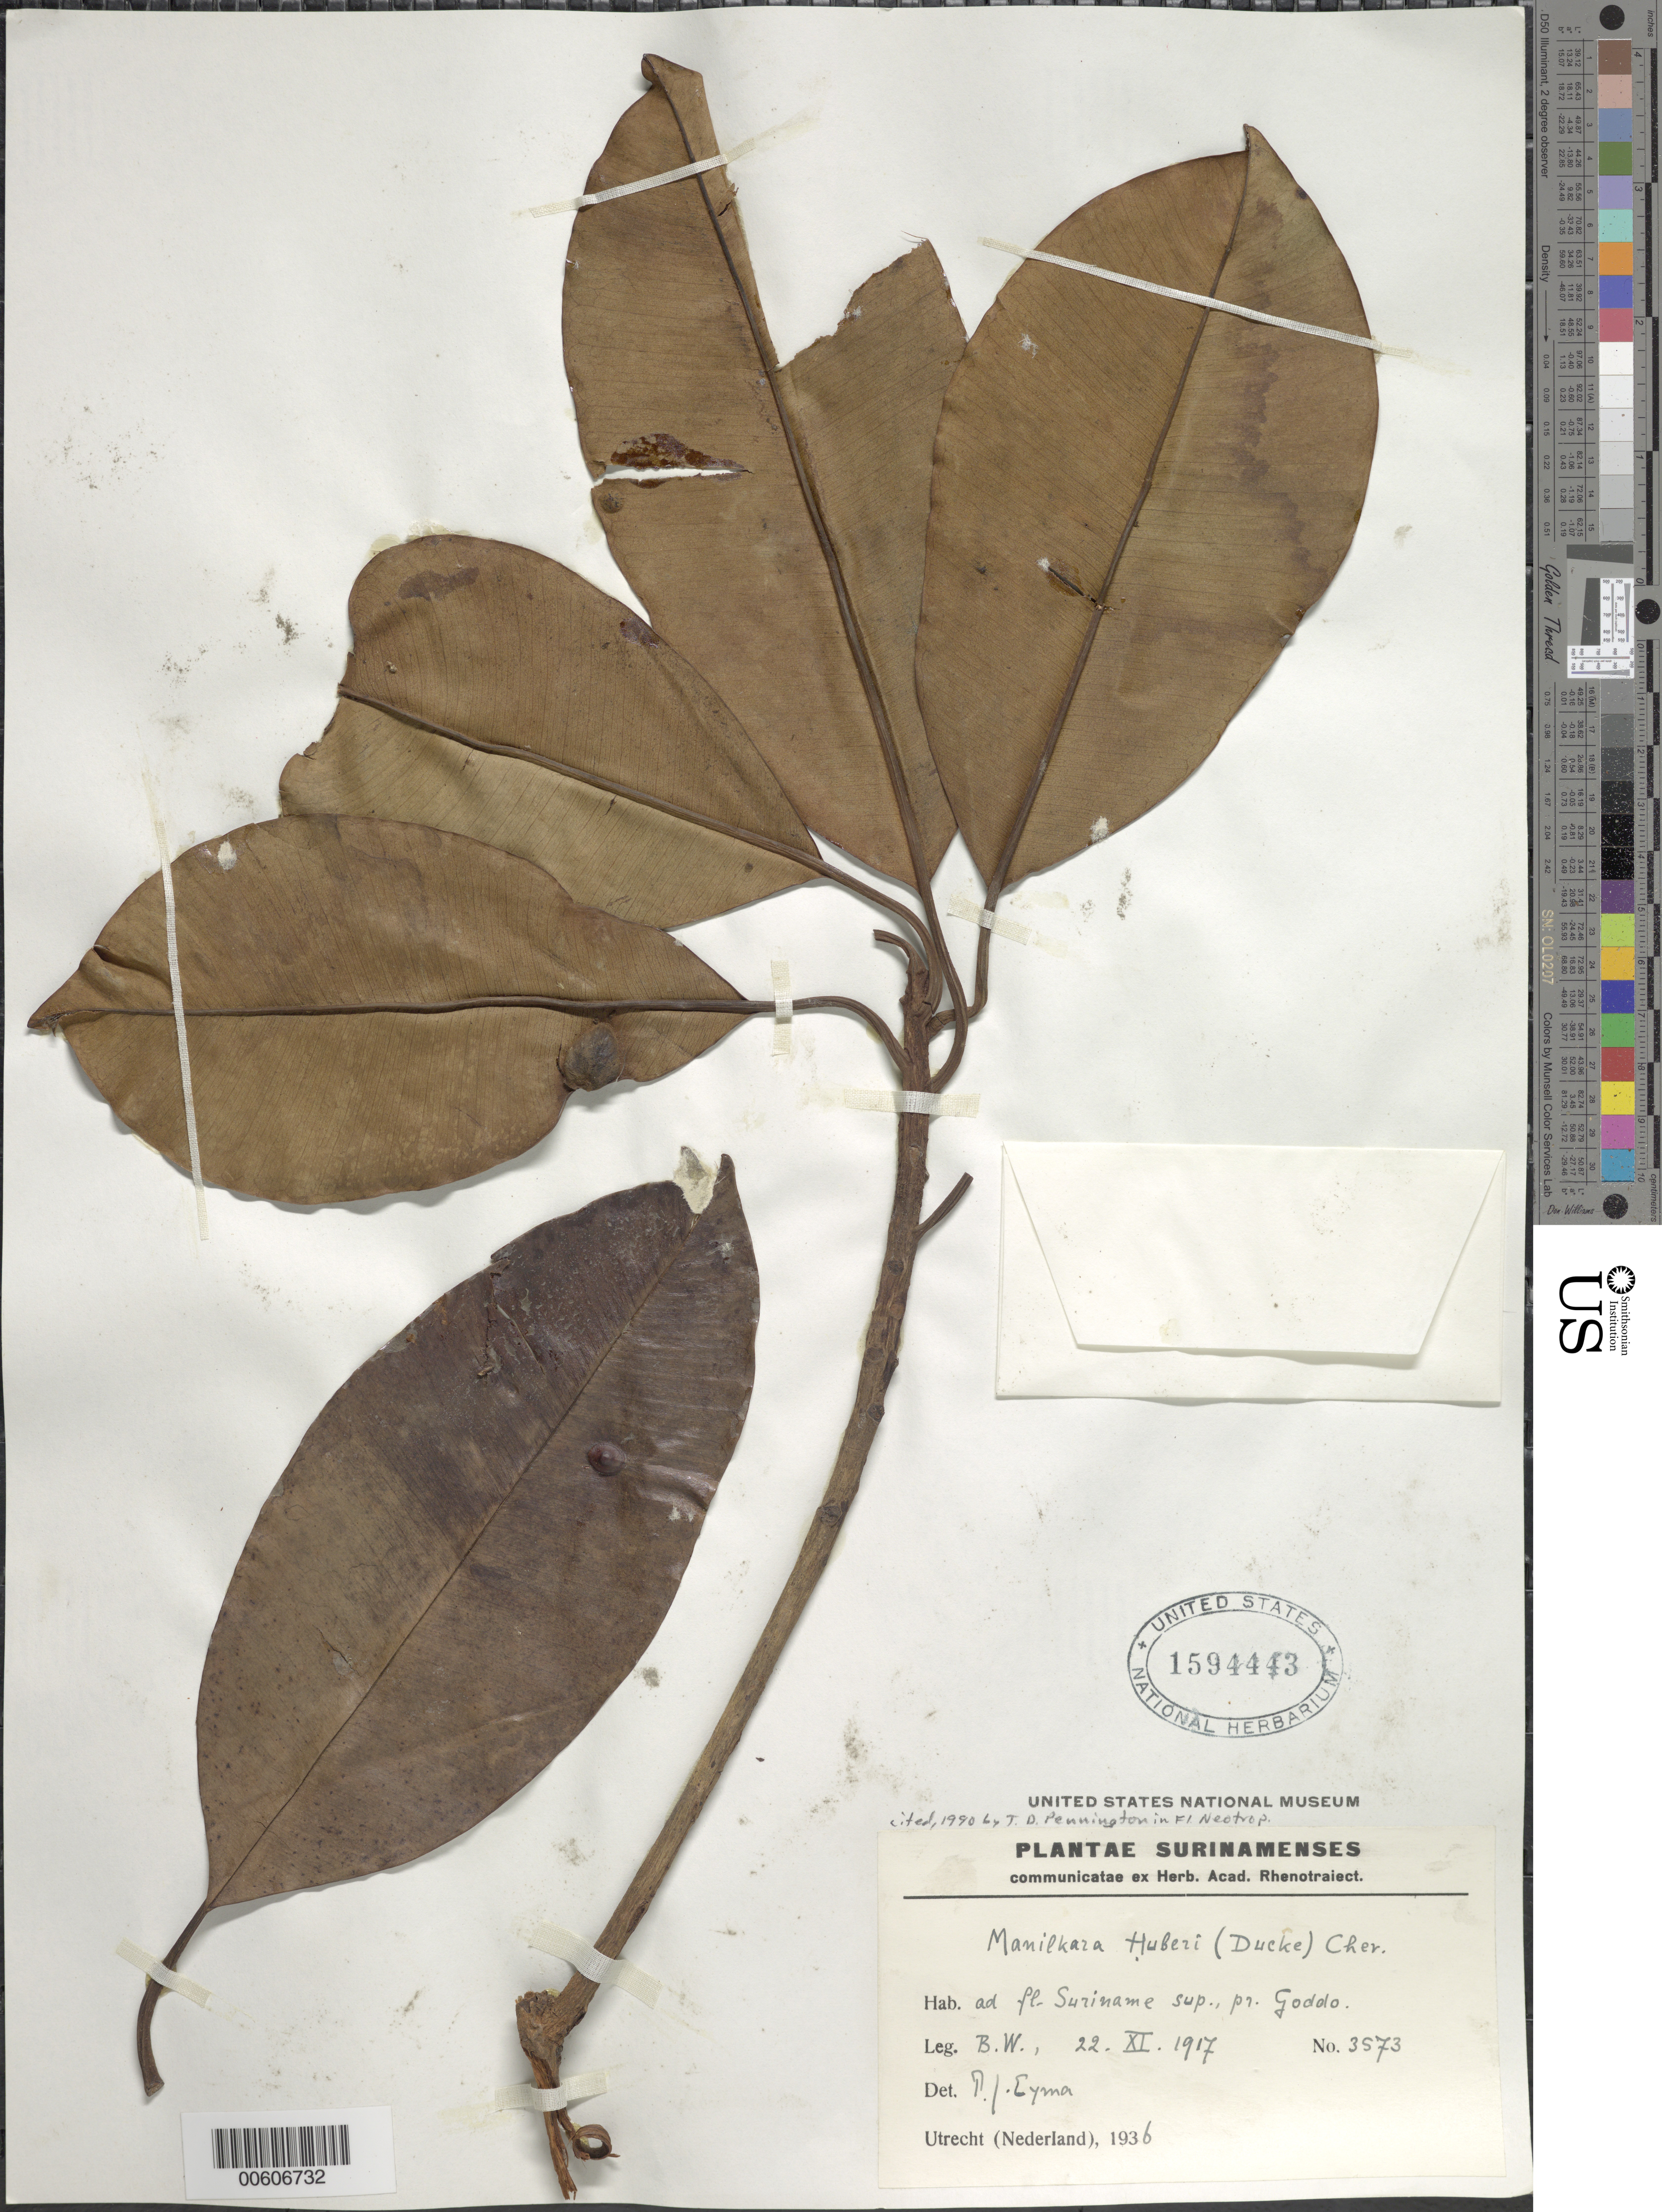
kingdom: Plantae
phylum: Tracheophyta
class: Magnoliopsida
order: Ericales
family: Sapotaceae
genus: Manilkara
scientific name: Manilkara huberi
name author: Standl.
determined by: Pennington, T. D., (K)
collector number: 3573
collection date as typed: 22-Nov-17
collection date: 1917-11-22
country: Suriname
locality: Surinam R., pr. Goddo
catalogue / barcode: US 1594443